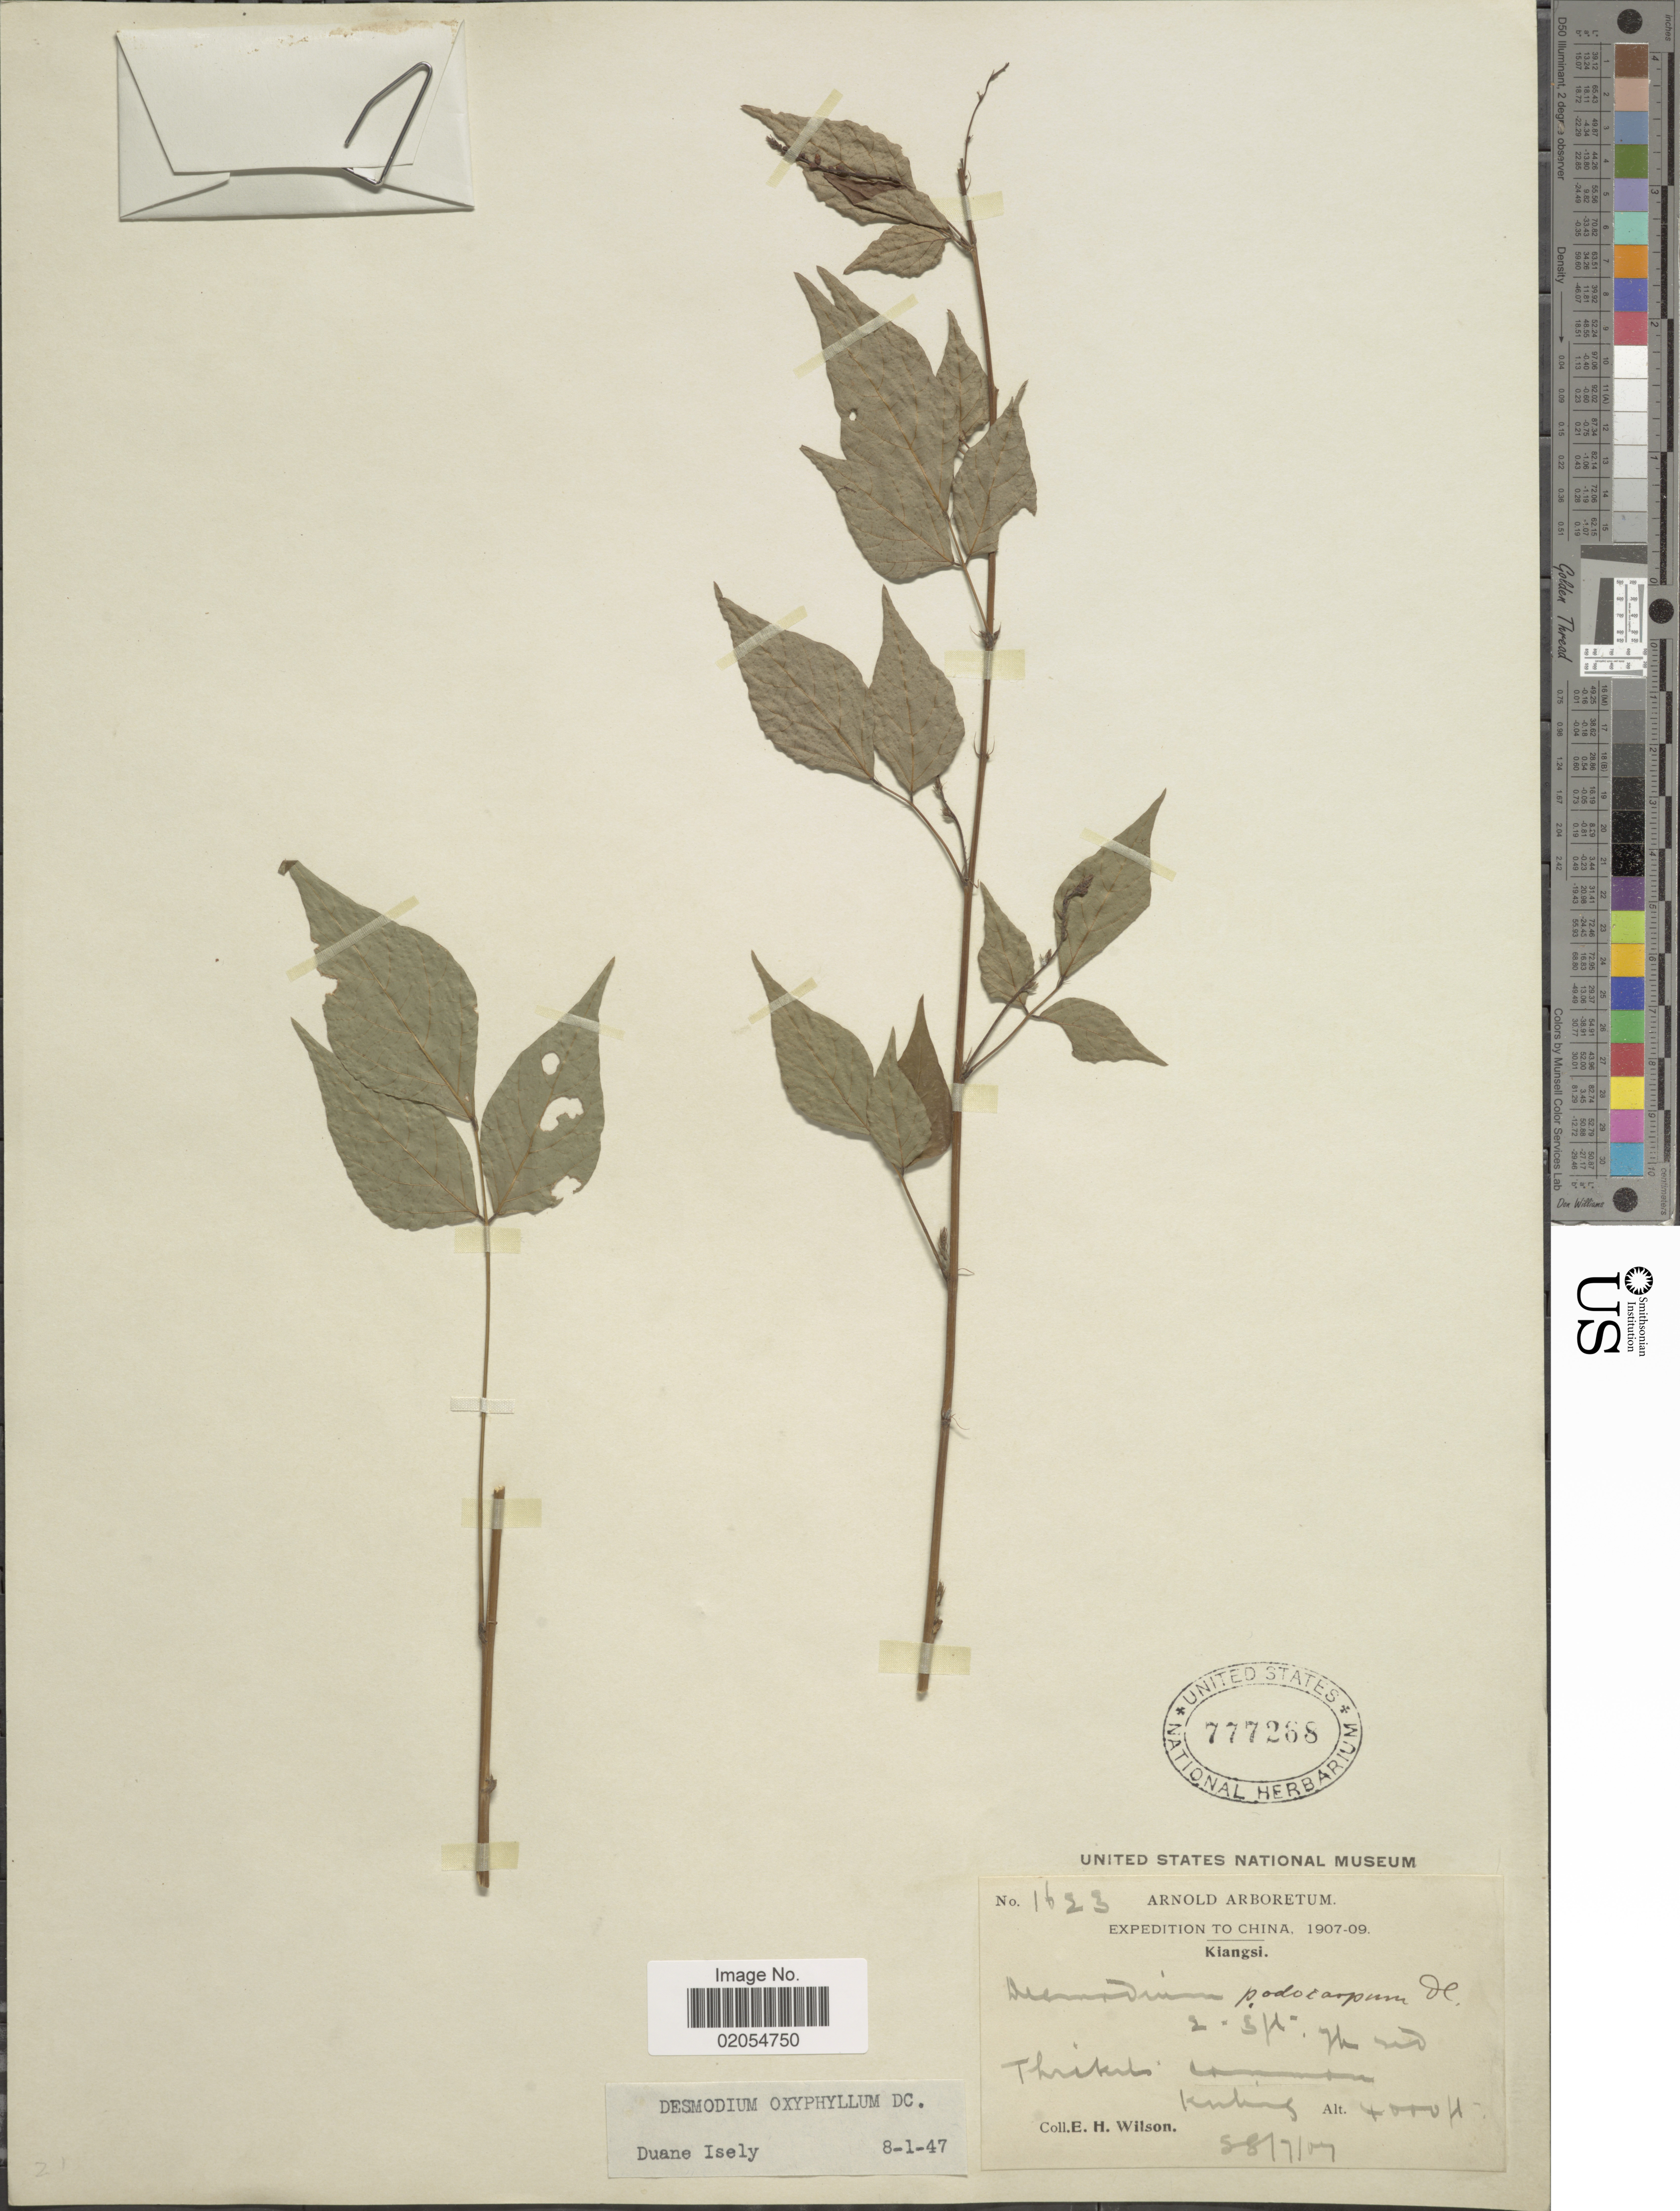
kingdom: Plantae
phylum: Tracheophyta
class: Magnoliopsida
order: Fabales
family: Fabaceae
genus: Hylodesmum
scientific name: Hylodesmum podocarpum subsp. oxyphyllum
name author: (DC.) H. Ohashi & R.R. Mill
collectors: E. Wilson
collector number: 1623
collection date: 1907-07-05/1907-07-08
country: China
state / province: Jiangxi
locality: Kiangsi. Kenting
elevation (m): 1219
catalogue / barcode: US 777268